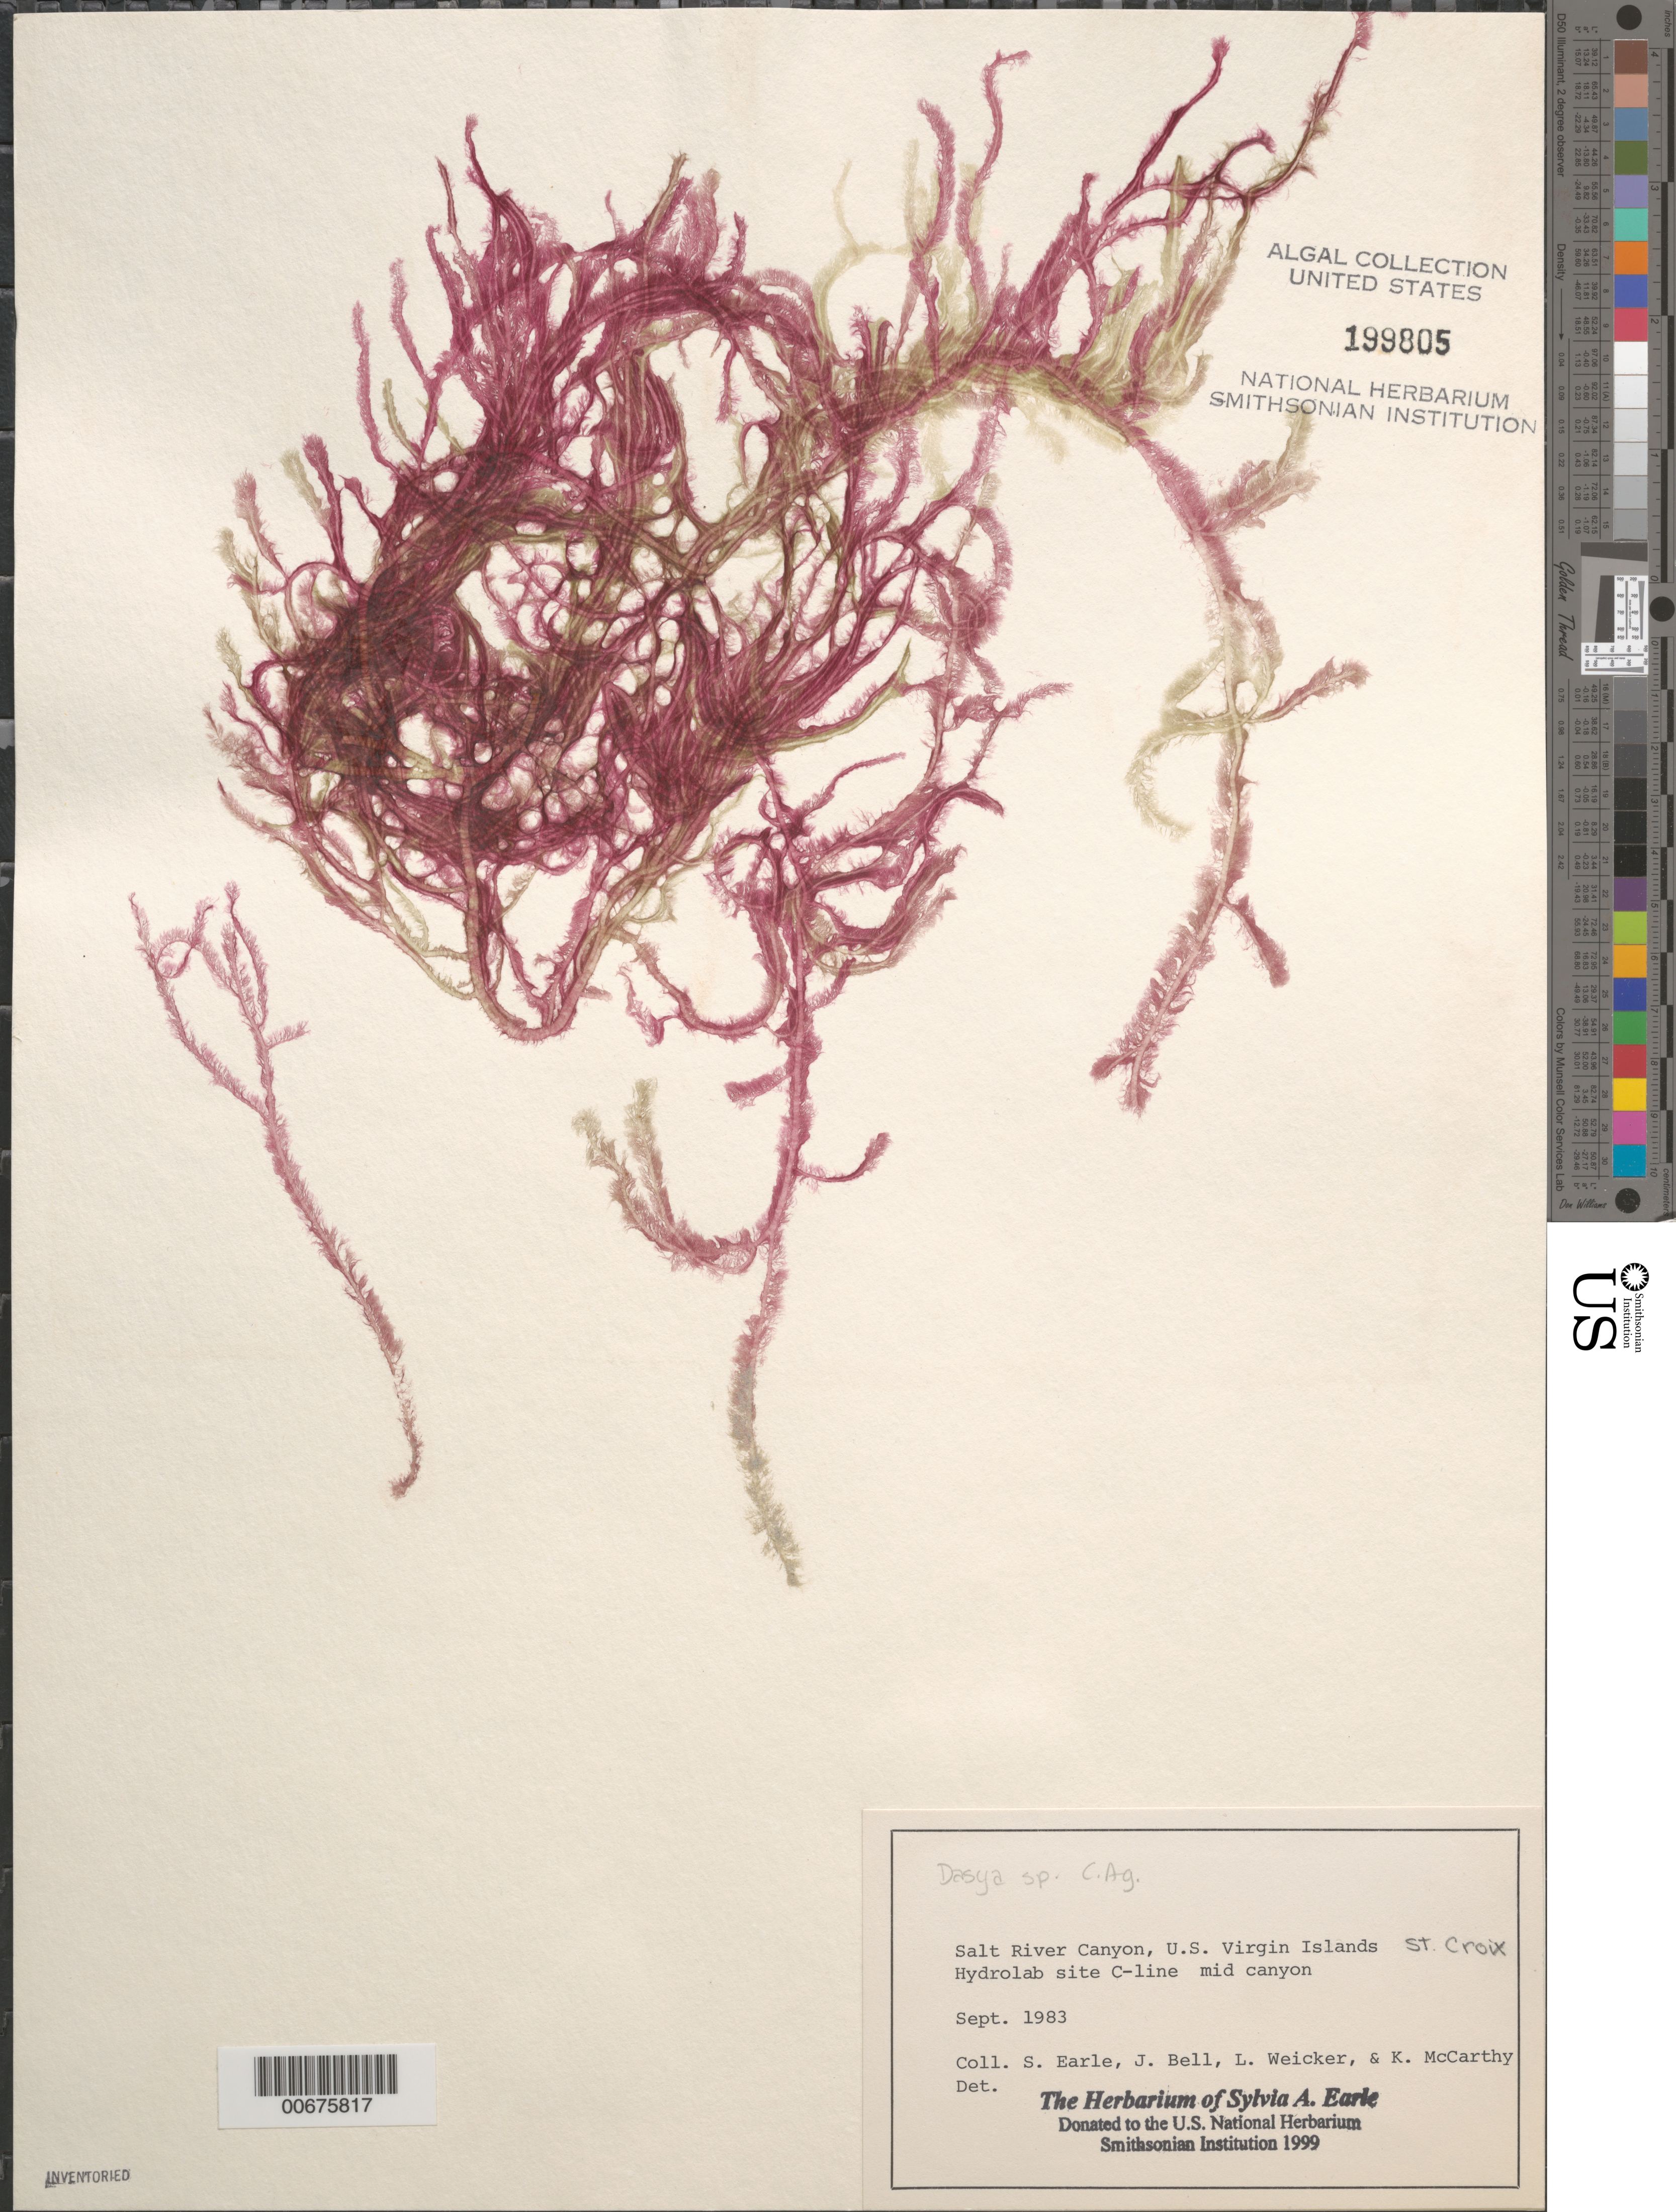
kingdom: Plantae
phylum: Rhodophyta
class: Florideophyceae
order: Ceramiales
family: Dasyaceae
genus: Dasya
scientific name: Dasya sp.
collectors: S. A. Earle, L. Weicker, K. McCarthy & J. Bell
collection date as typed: Sep 1983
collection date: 1983-09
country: U.S. Virgin Islands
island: St. Croix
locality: Salt River Canyon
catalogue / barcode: US 199805